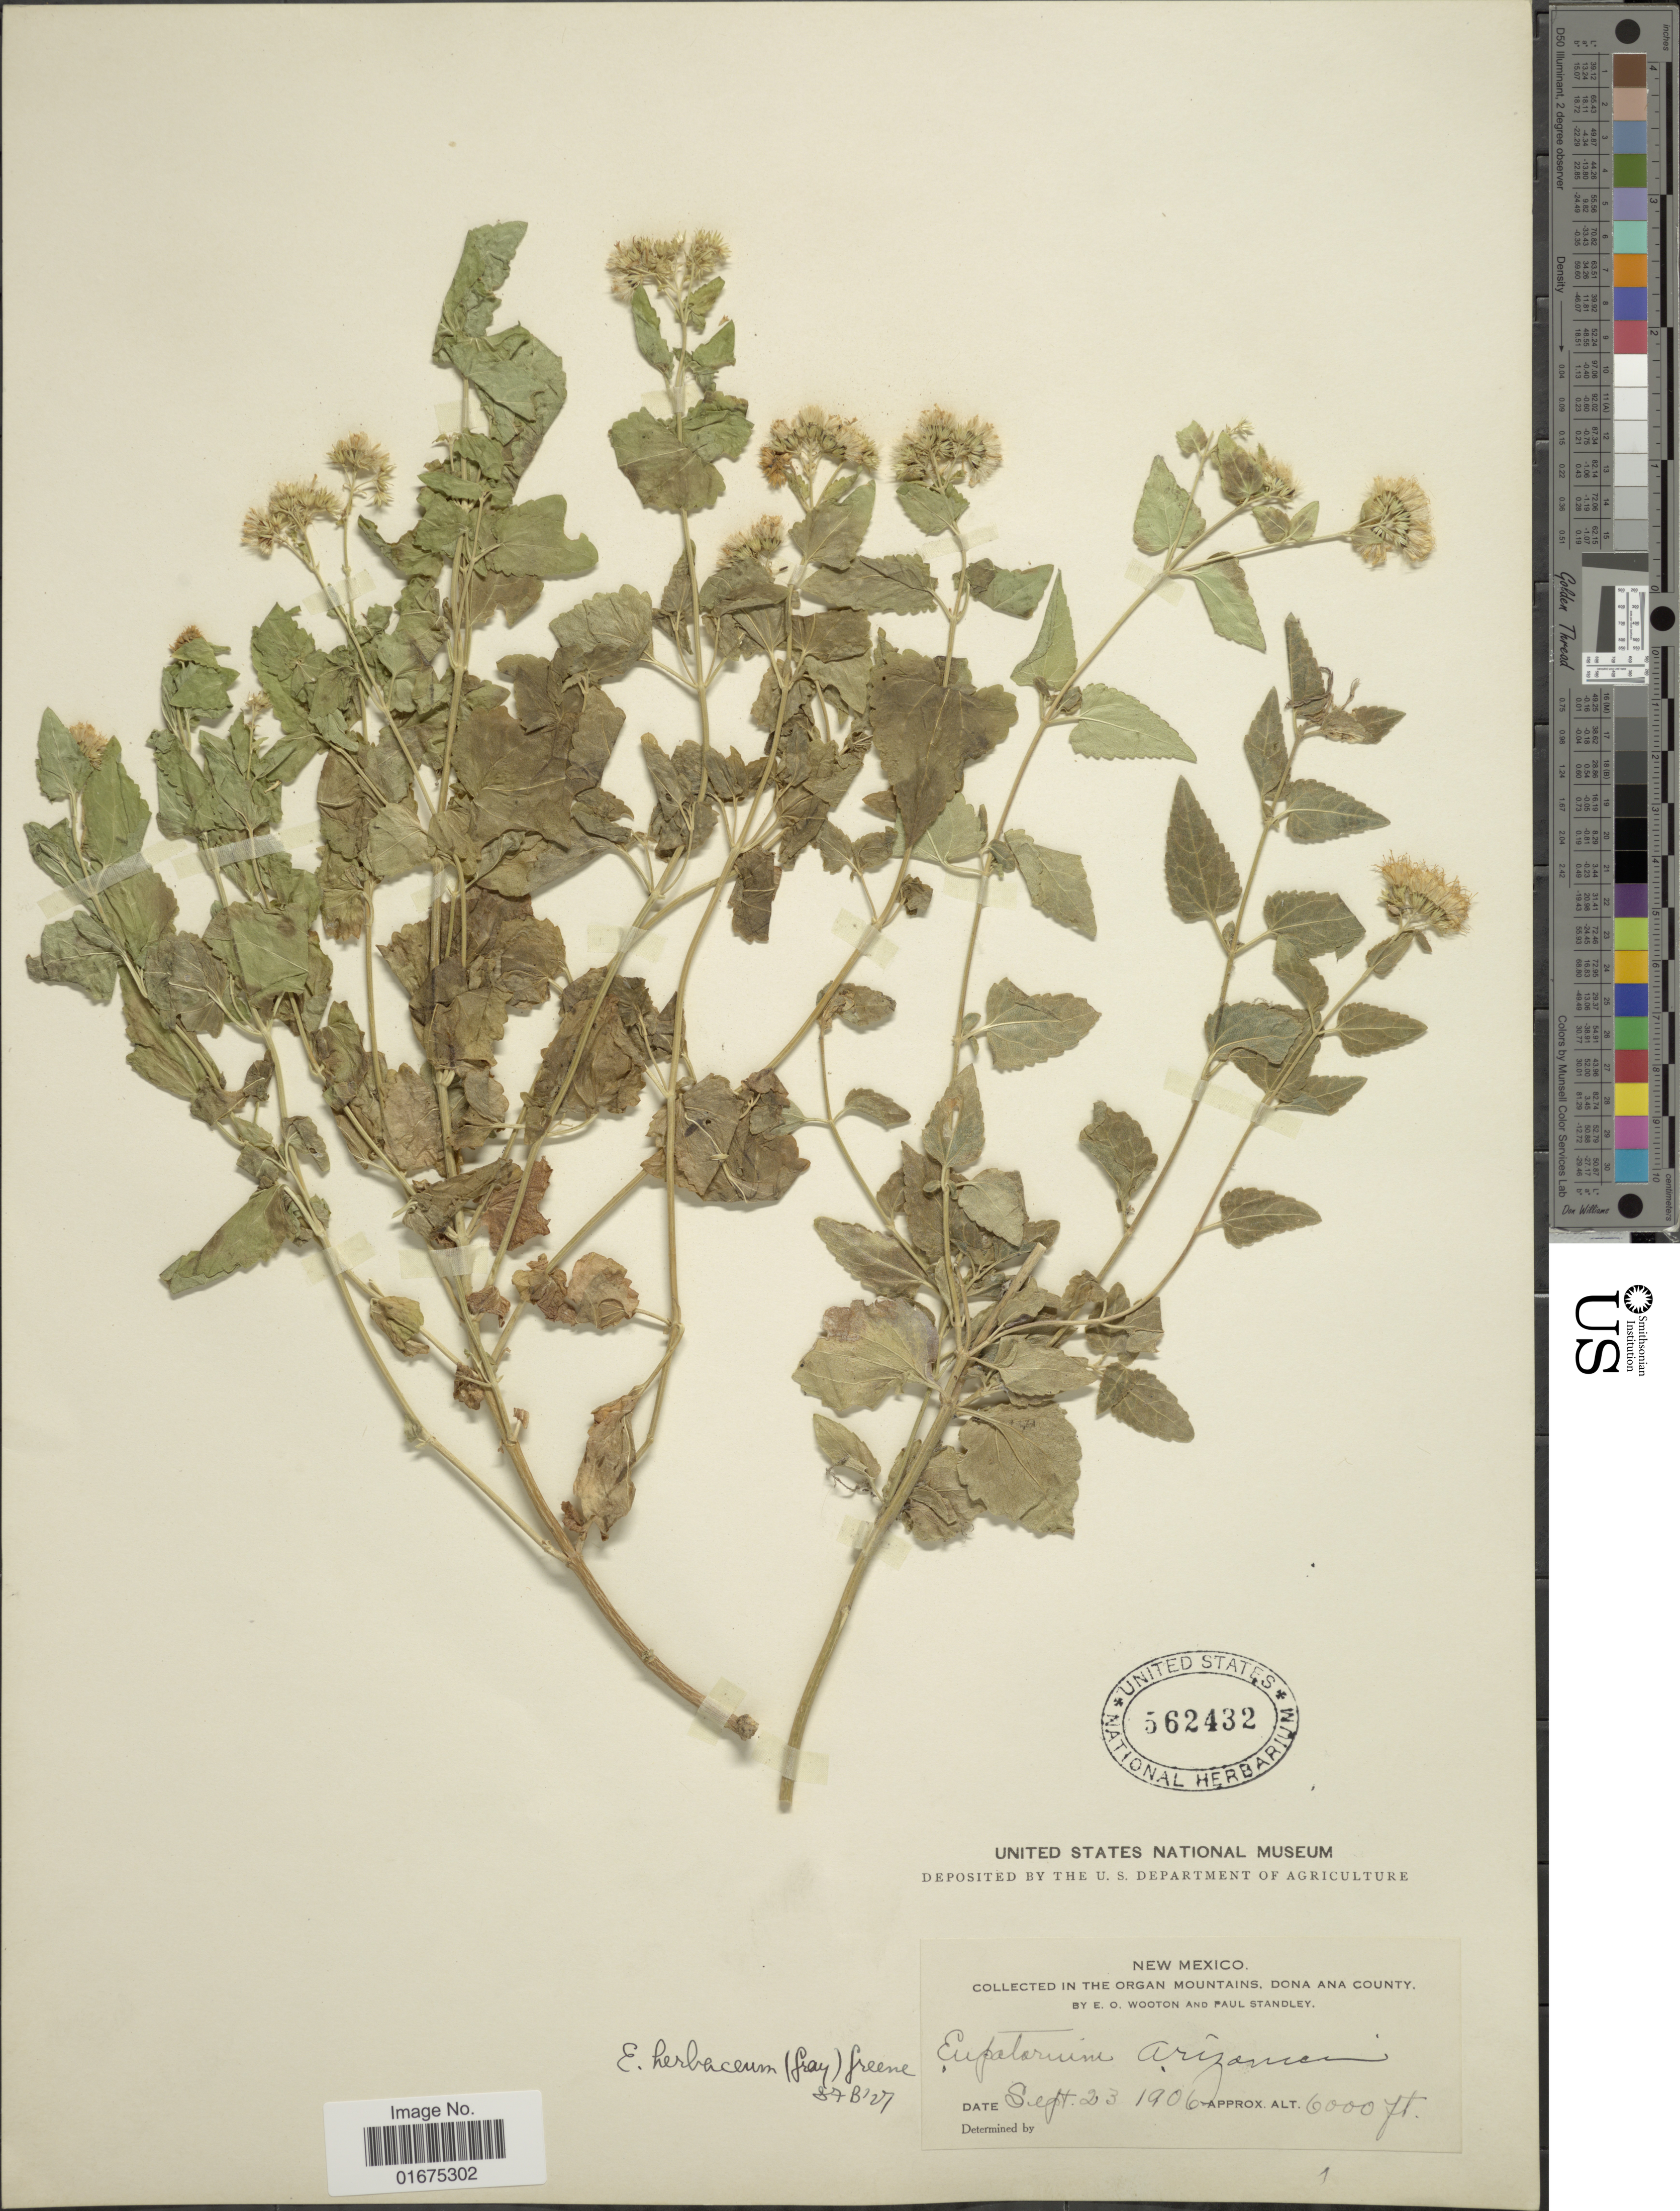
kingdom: Plantae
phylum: Tracheophyta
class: Magnoliopsida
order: Asterales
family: Asteraceae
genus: Ageratina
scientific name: Ageratina herbacea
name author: (A. Gray) R.M. King & H. Rob.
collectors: E. O. Wooton & P. C. Standley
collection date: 1906-09-23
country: United States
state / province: New Mexico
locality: In the Organ Mountains, Dona Ana Co.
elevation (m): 1829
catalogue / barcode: US 562432